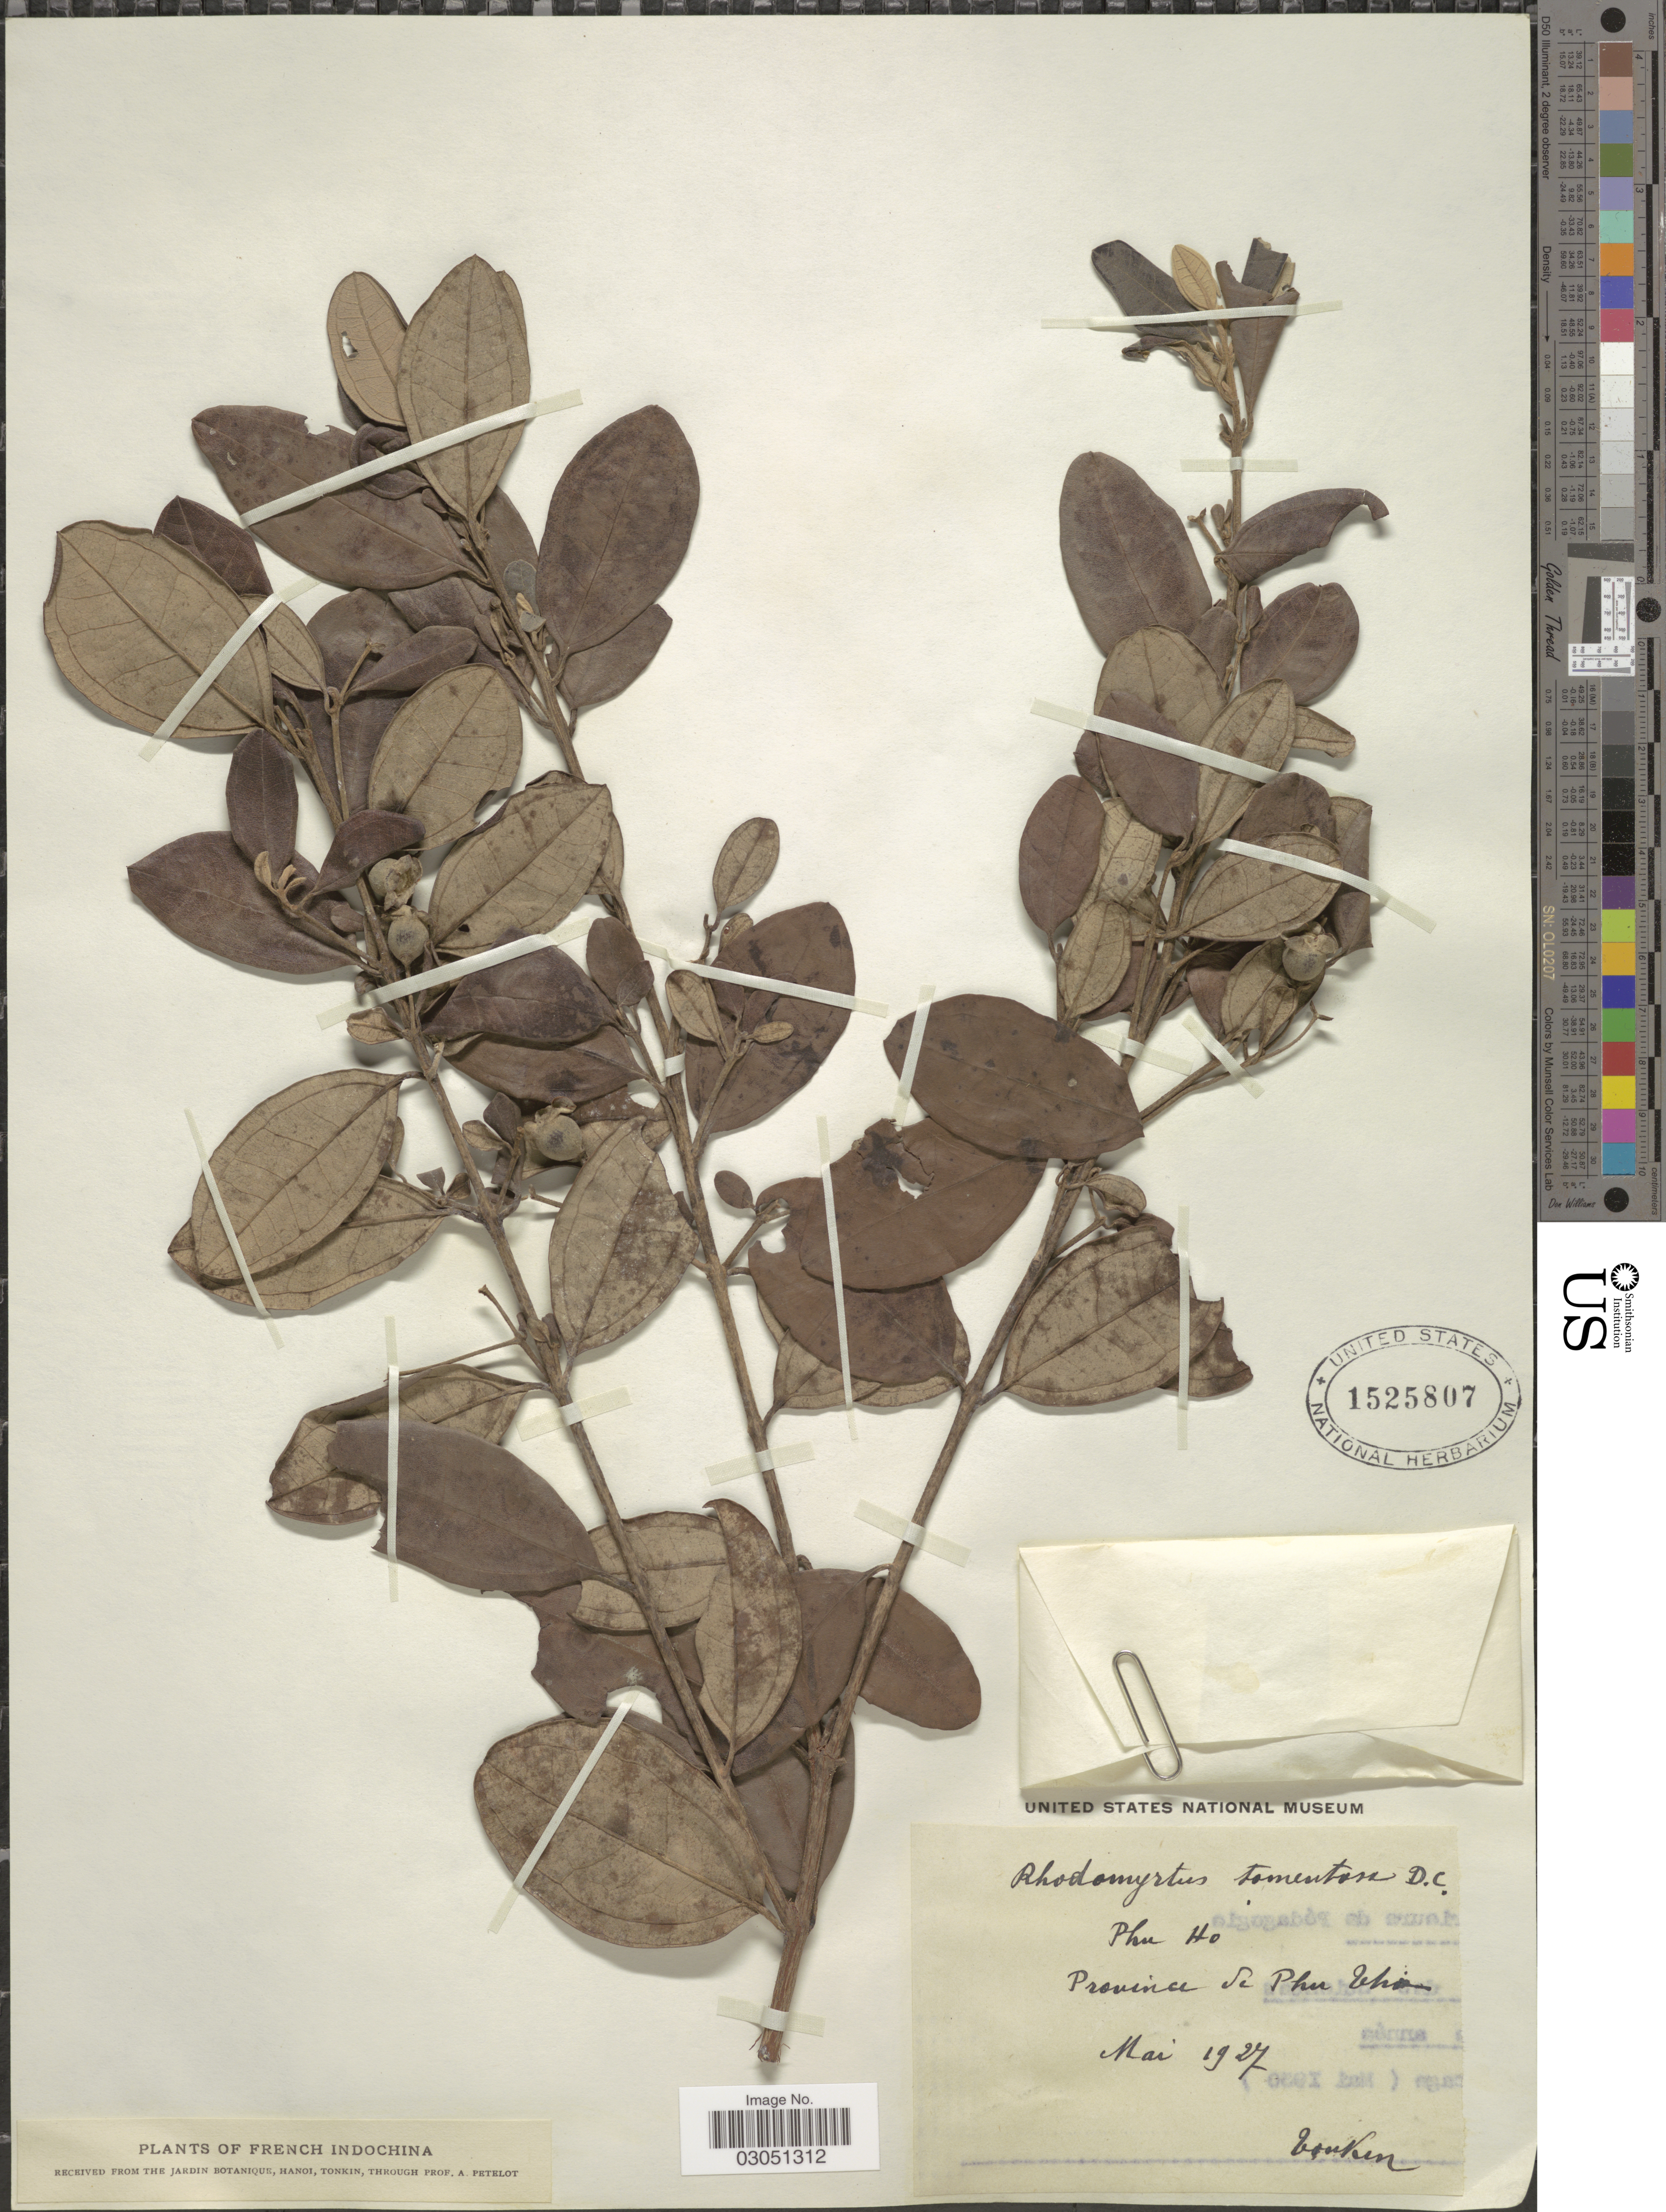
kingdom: Plantae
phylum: Tracheophyta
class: Magnoliopsida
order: Myrtales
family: Myrtaceae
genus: Rhodomyrtus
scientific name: Rhodomyrtus tomentosa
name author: (Aiton) Hassk.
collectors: A. Petelot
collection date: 1927-05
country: Vietnam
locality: French Indochina, Phu Ho, Province de Phu Quoc.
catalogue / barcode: US 1525807